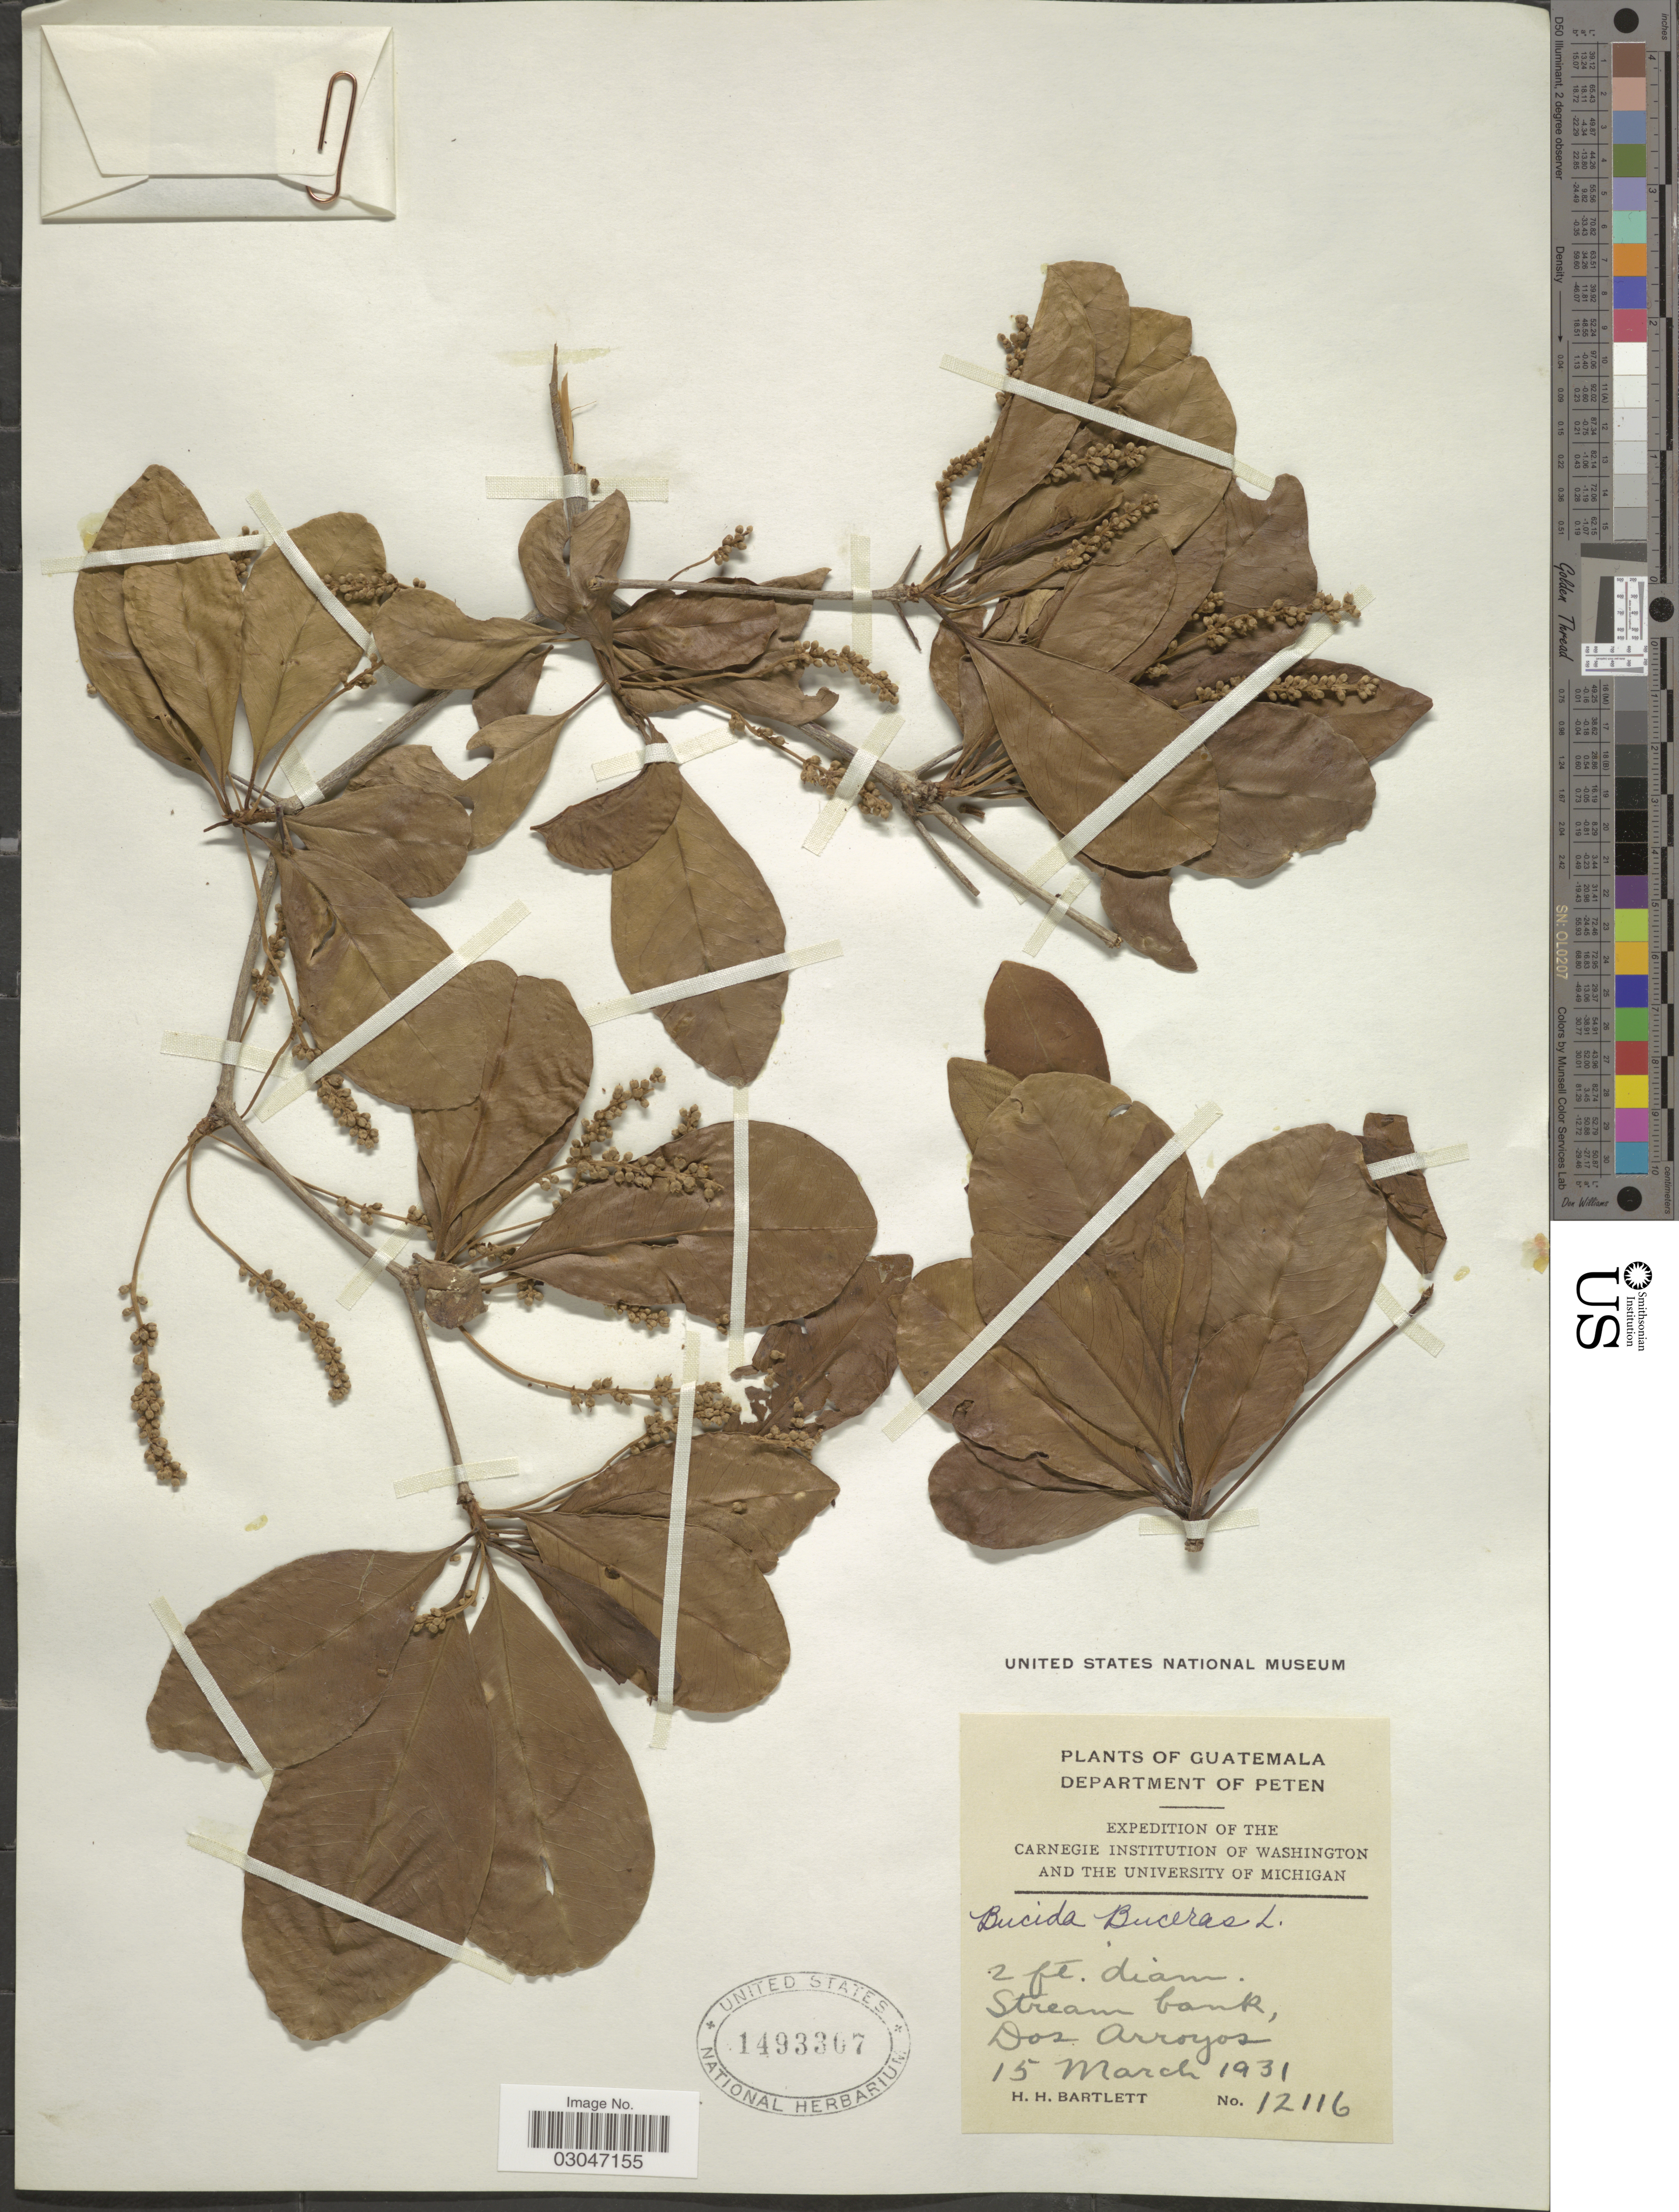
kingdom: Plantae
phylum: Tracheophyta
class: Magnoliopsida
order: Myrtales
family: Combretaceae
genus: Terminalia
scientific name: Terminalia buceras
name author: (L.) C. Wright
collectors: H. H. Bartlett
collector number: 12116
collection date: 1931-03-15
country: Guatemala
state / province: El Petén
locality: Department of Peten, Stream bank, Dos Arroyos.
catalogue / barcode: US 1493367